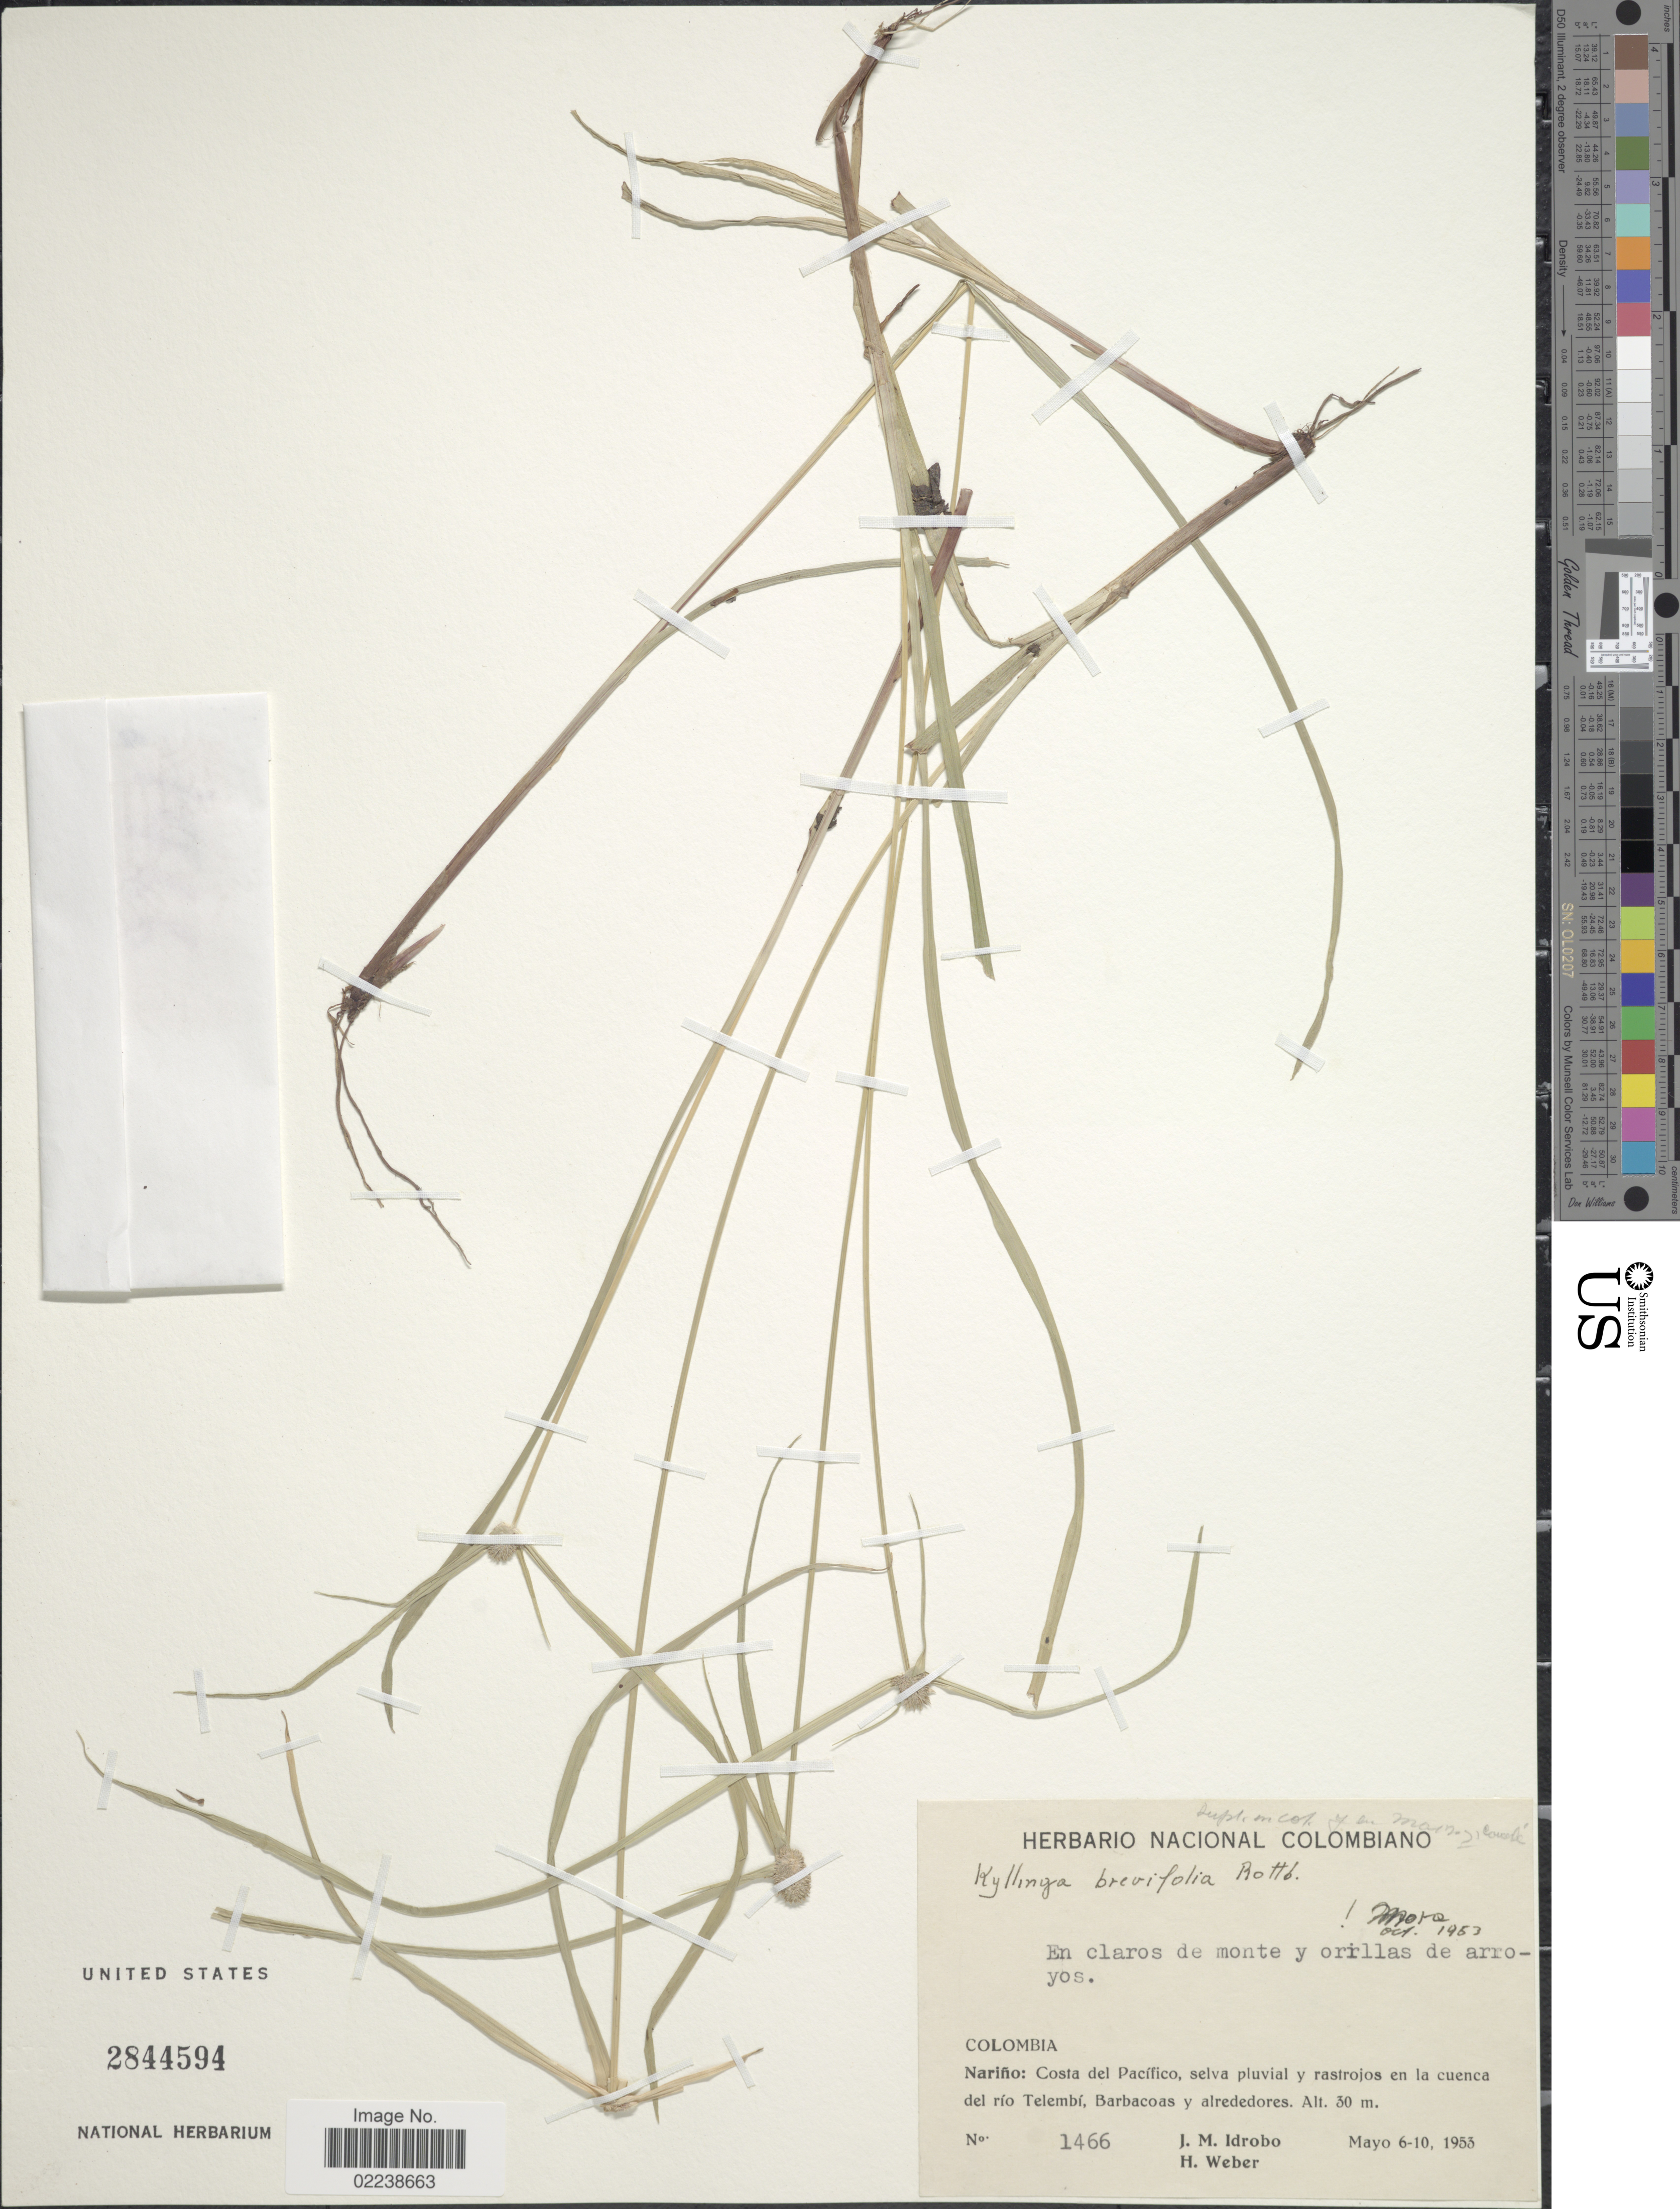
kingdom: Plantae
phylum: Tracheophyta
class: Liliopsida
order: Poales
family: Cyperaceae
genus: Cyperus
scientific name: Cyperus hortensis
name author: (Salzm. ex Steud.) Dorr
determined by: Strong, Mark T., (BOT), Smithsonian Institution - National Museum of Natural History (UNITED STATES)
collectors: J. M. Idrobo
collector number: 1466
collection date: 1953-05-06/1953-05-10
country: Colombia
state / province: Nariño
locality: Costa del Pacifico, selva pluvial y rasirojos en la cuenca del rio Telembi, Barbacoas y alrededores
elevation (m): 30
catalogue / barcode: US 2844594